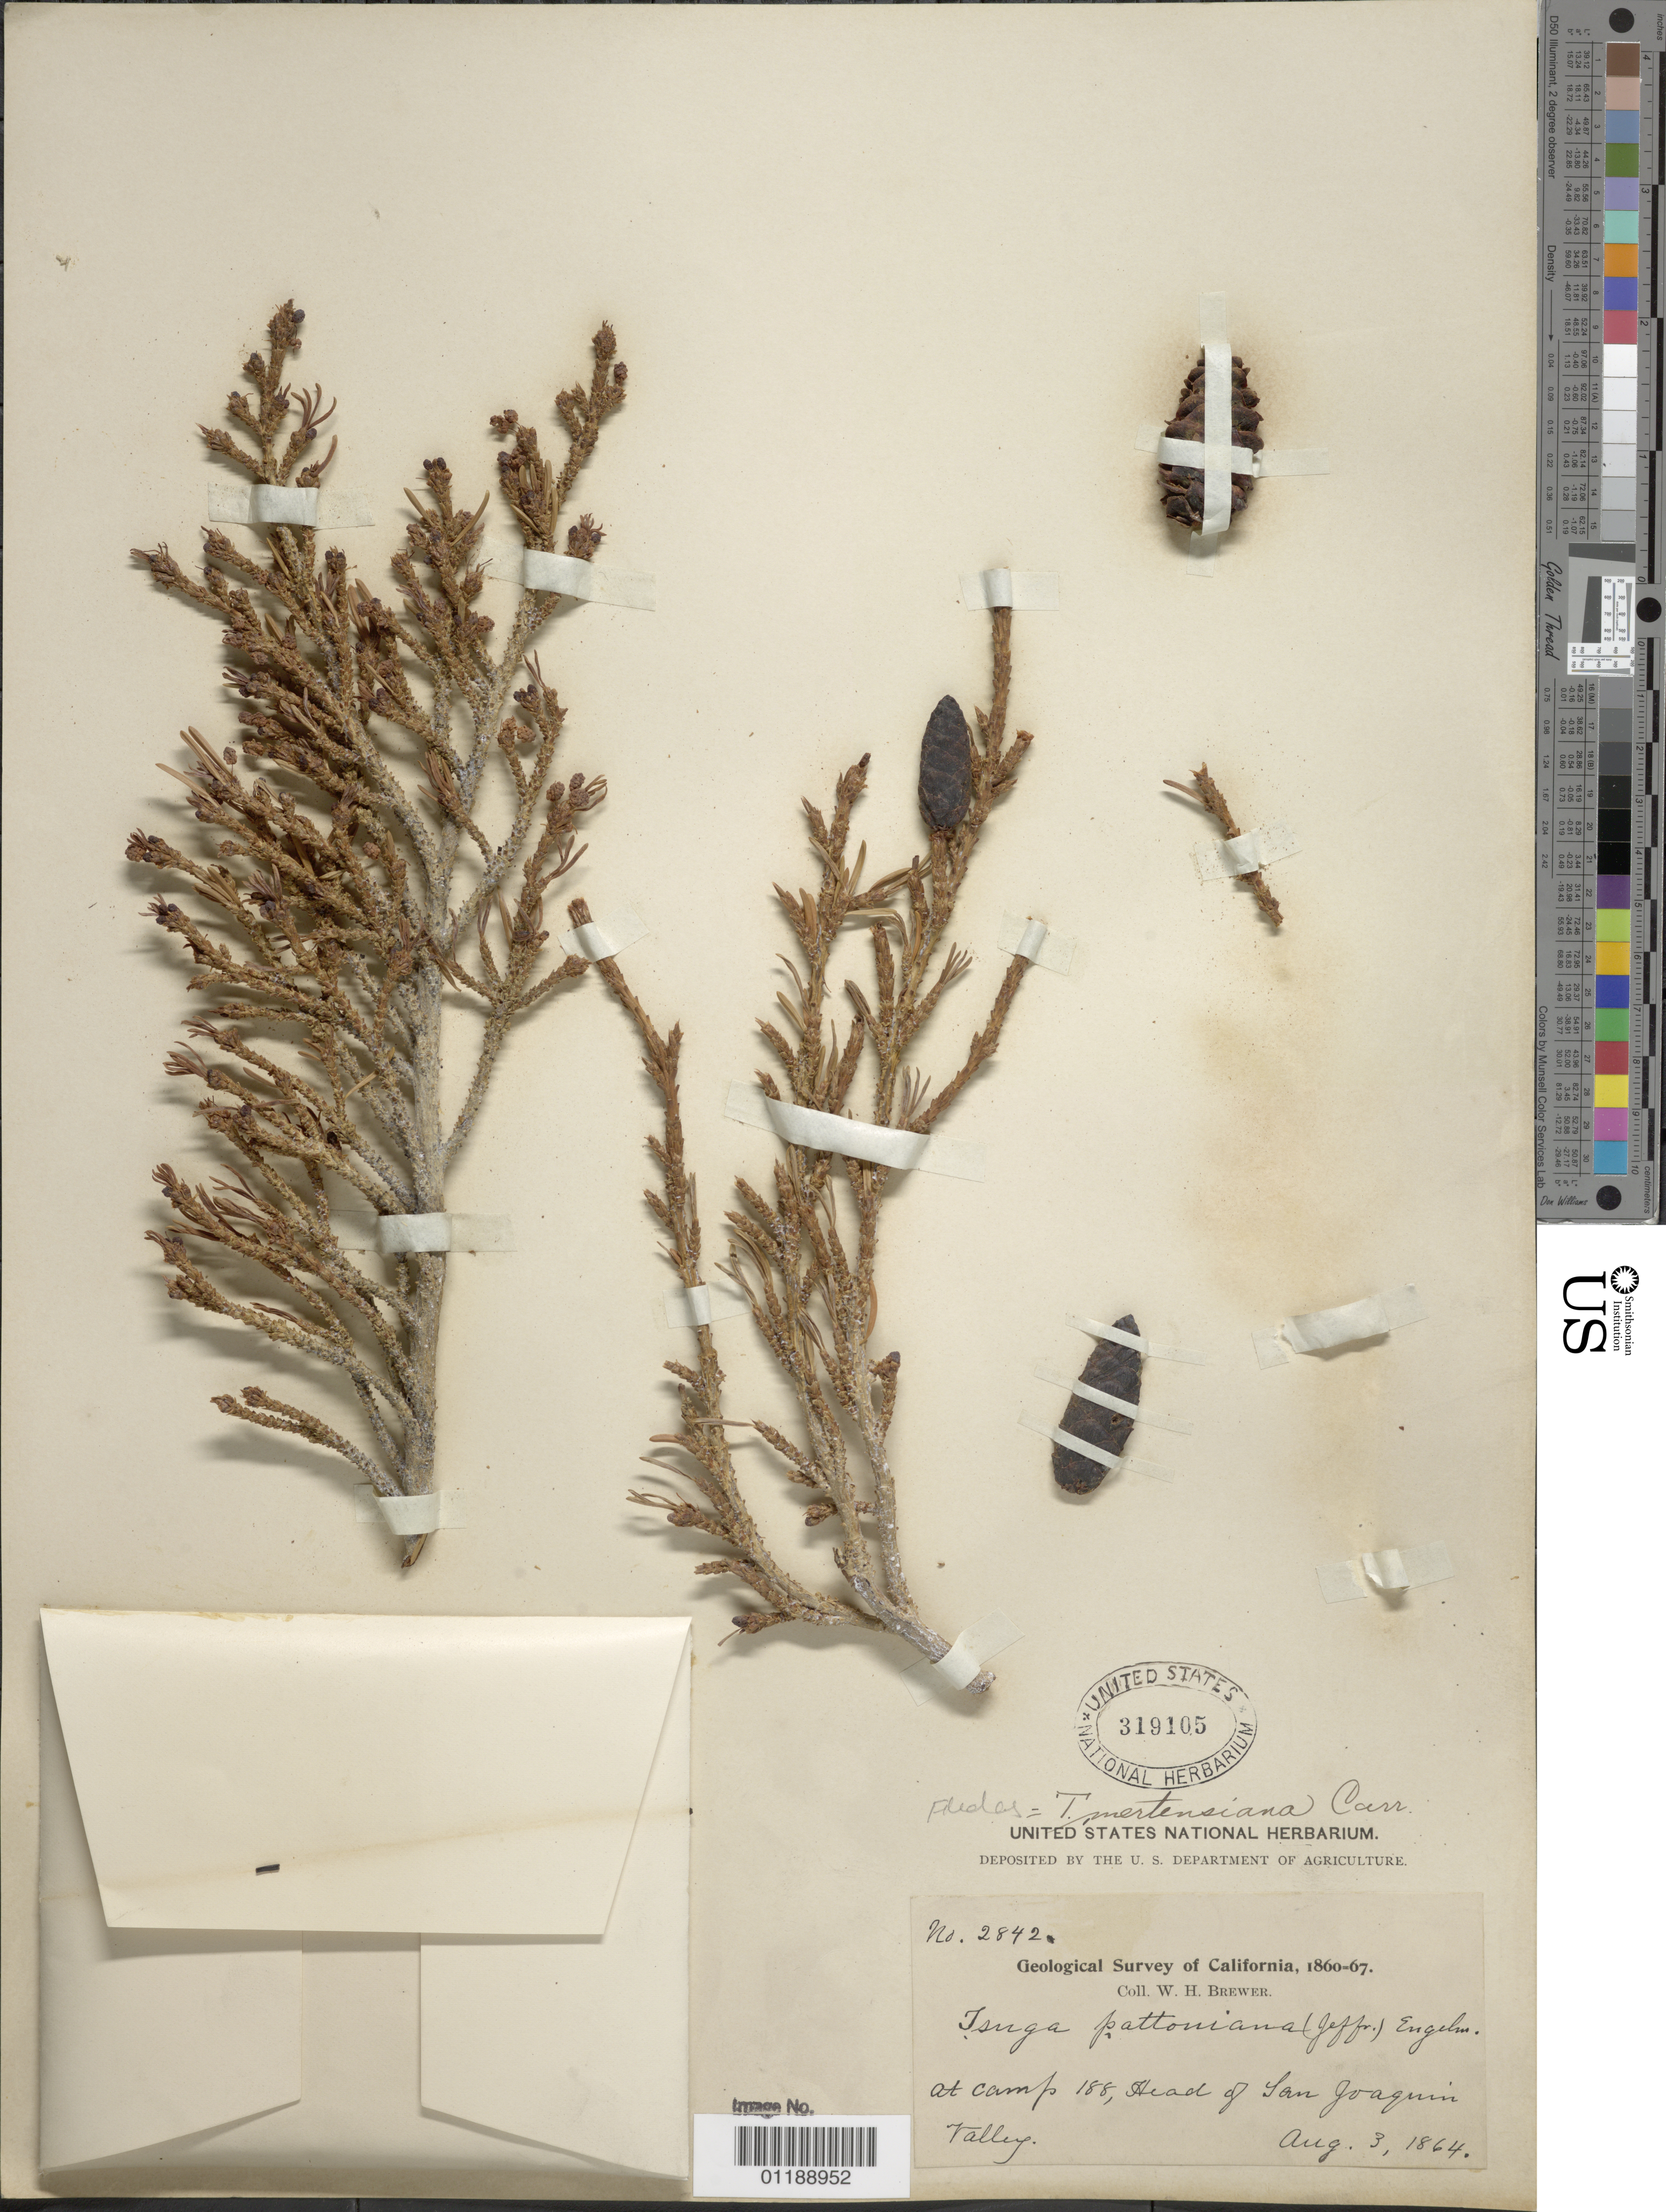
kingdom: Plantae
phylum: Tracheophyta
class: Pinopsida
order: Pinales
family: Pinaceae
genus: Tsuga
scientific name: Tsuga mertensiana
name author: (Bong.) Carrière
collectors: W. H. Brewer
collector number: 2842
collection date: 1864-08-03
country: United States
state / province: California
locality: Camp 188, head of San Joaquin Valley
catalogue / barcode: US 319105